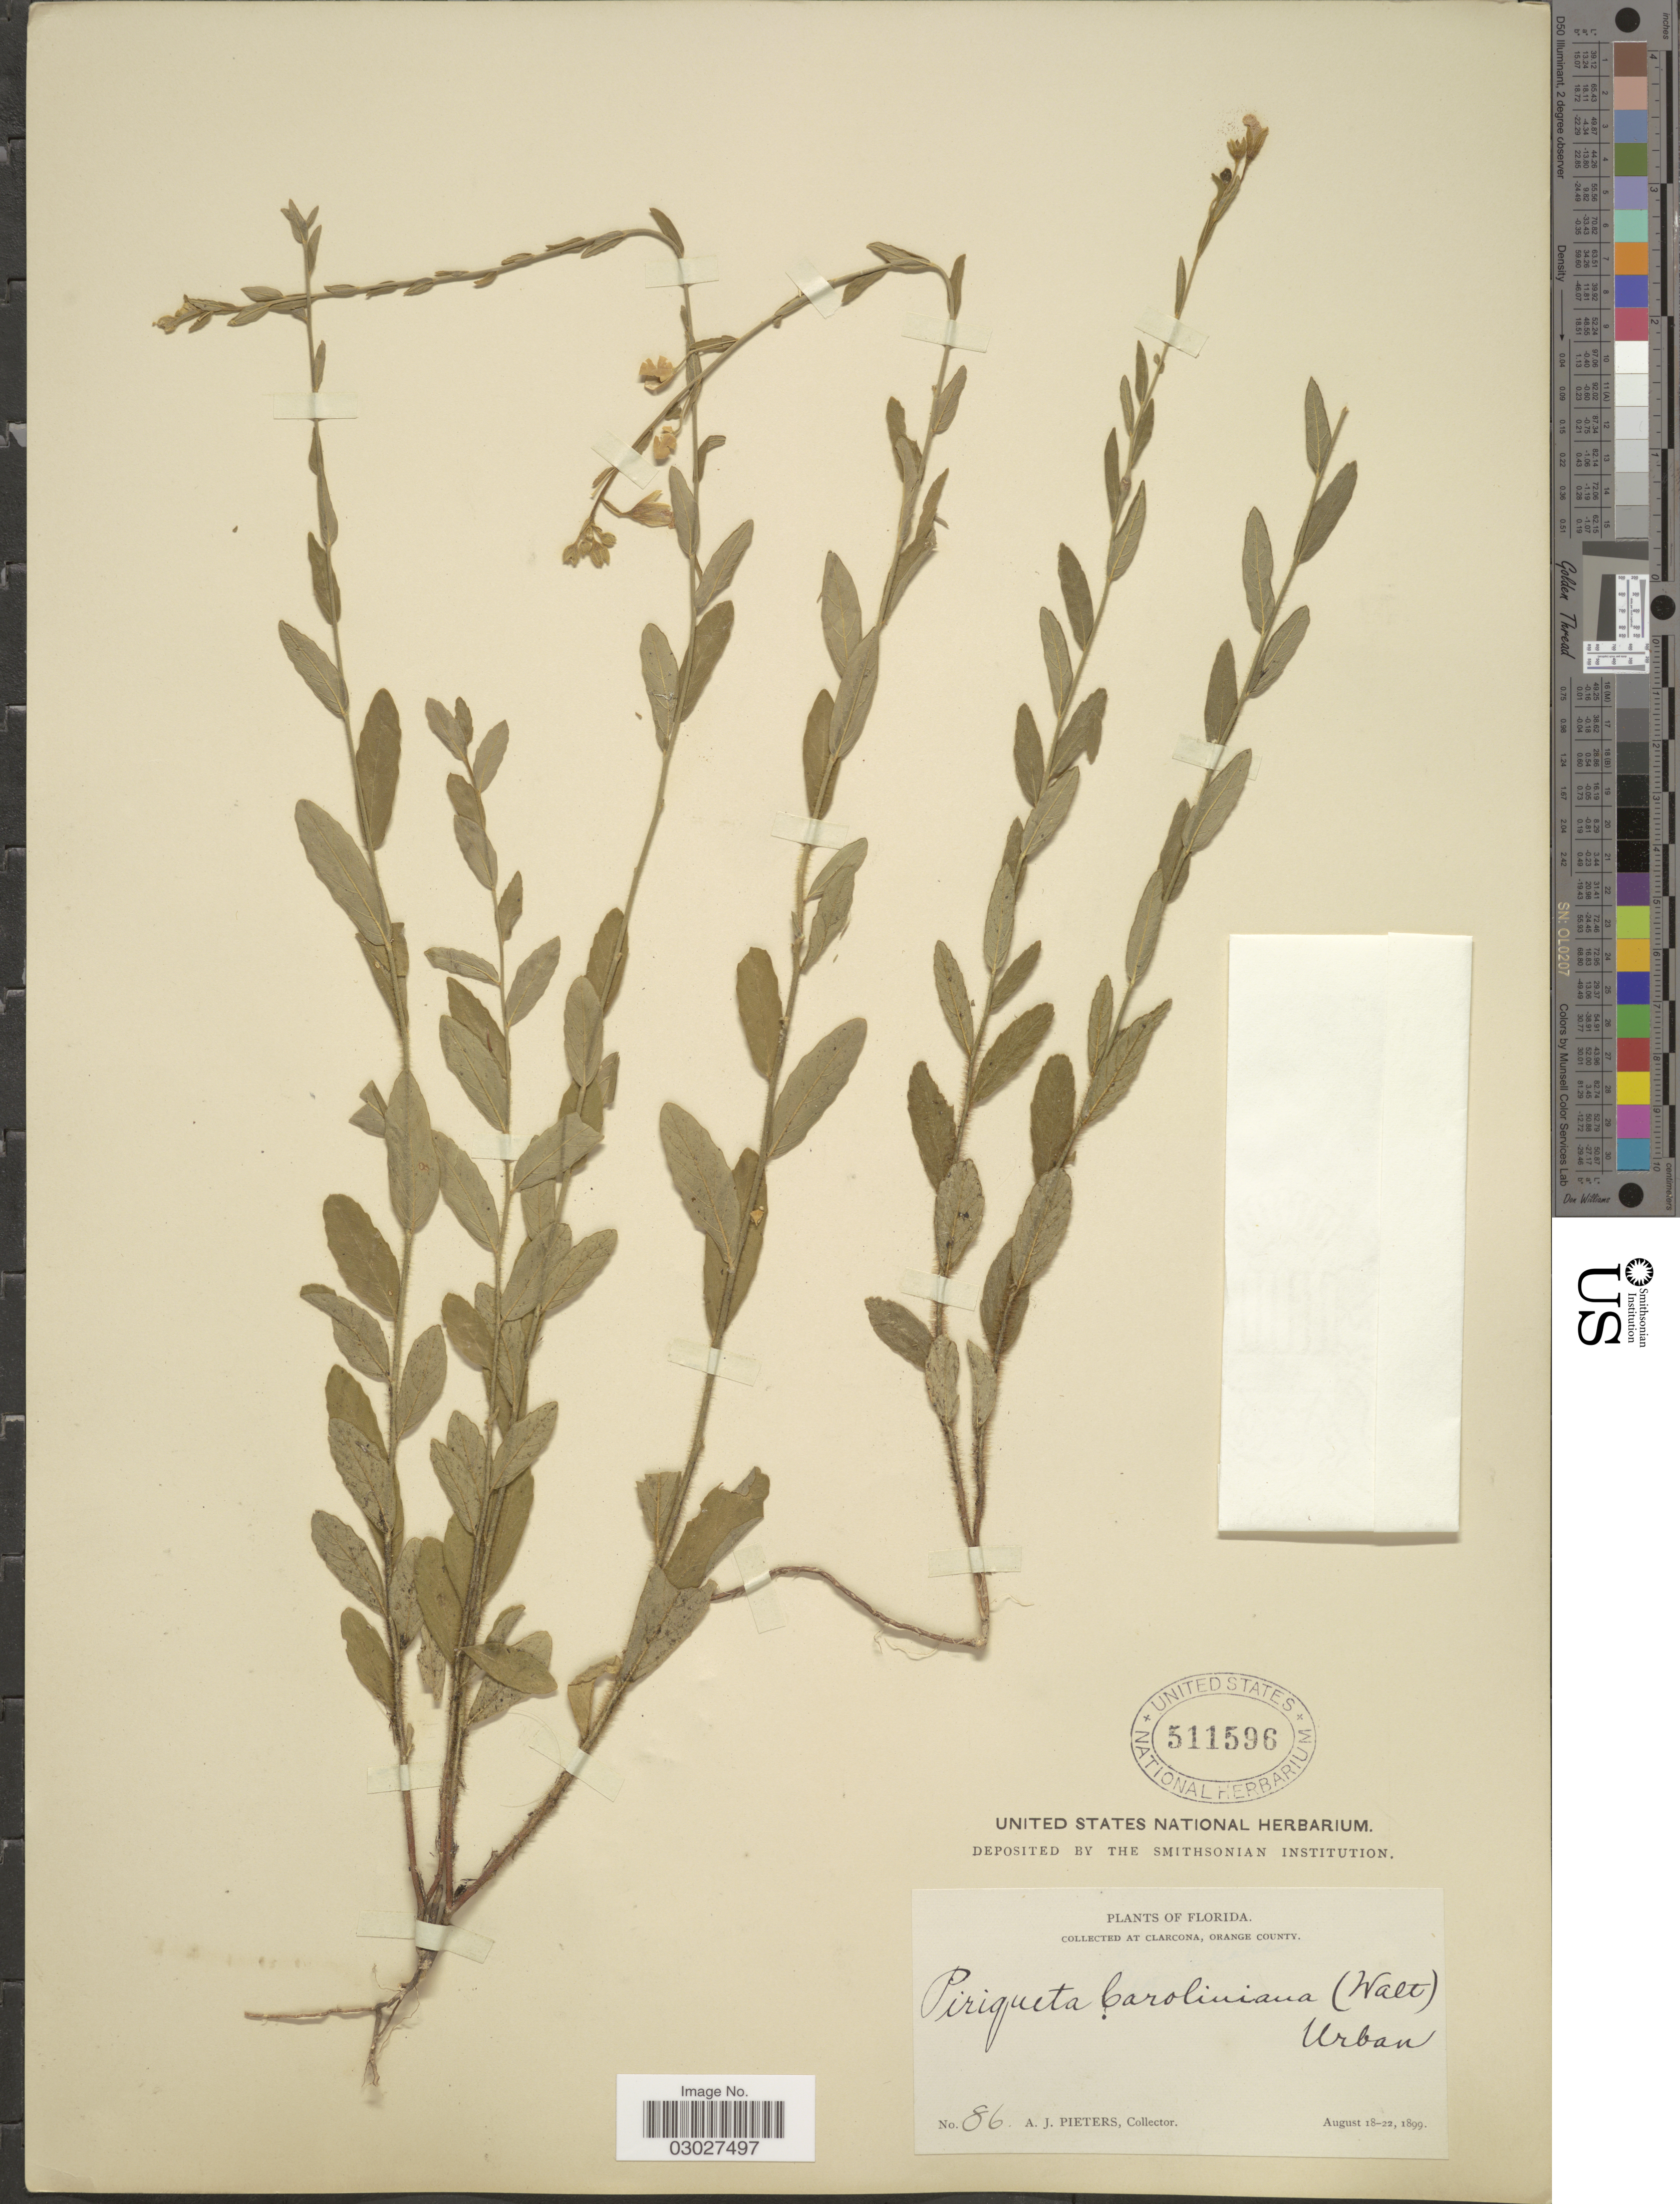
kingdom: Plantae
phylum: Tracheophyta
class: Magnoliopsida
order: Malpighiales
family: Turneraceae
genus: Piriqueta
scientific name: Piriqueta cistoides subsp. caroliniana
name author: (Walter) Arbo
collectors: A. Pieters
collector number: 86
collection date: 1899-08-18/1899-08-22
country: United States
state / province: Florida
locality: At Clarcona, Orange County.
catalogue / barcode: US 511596